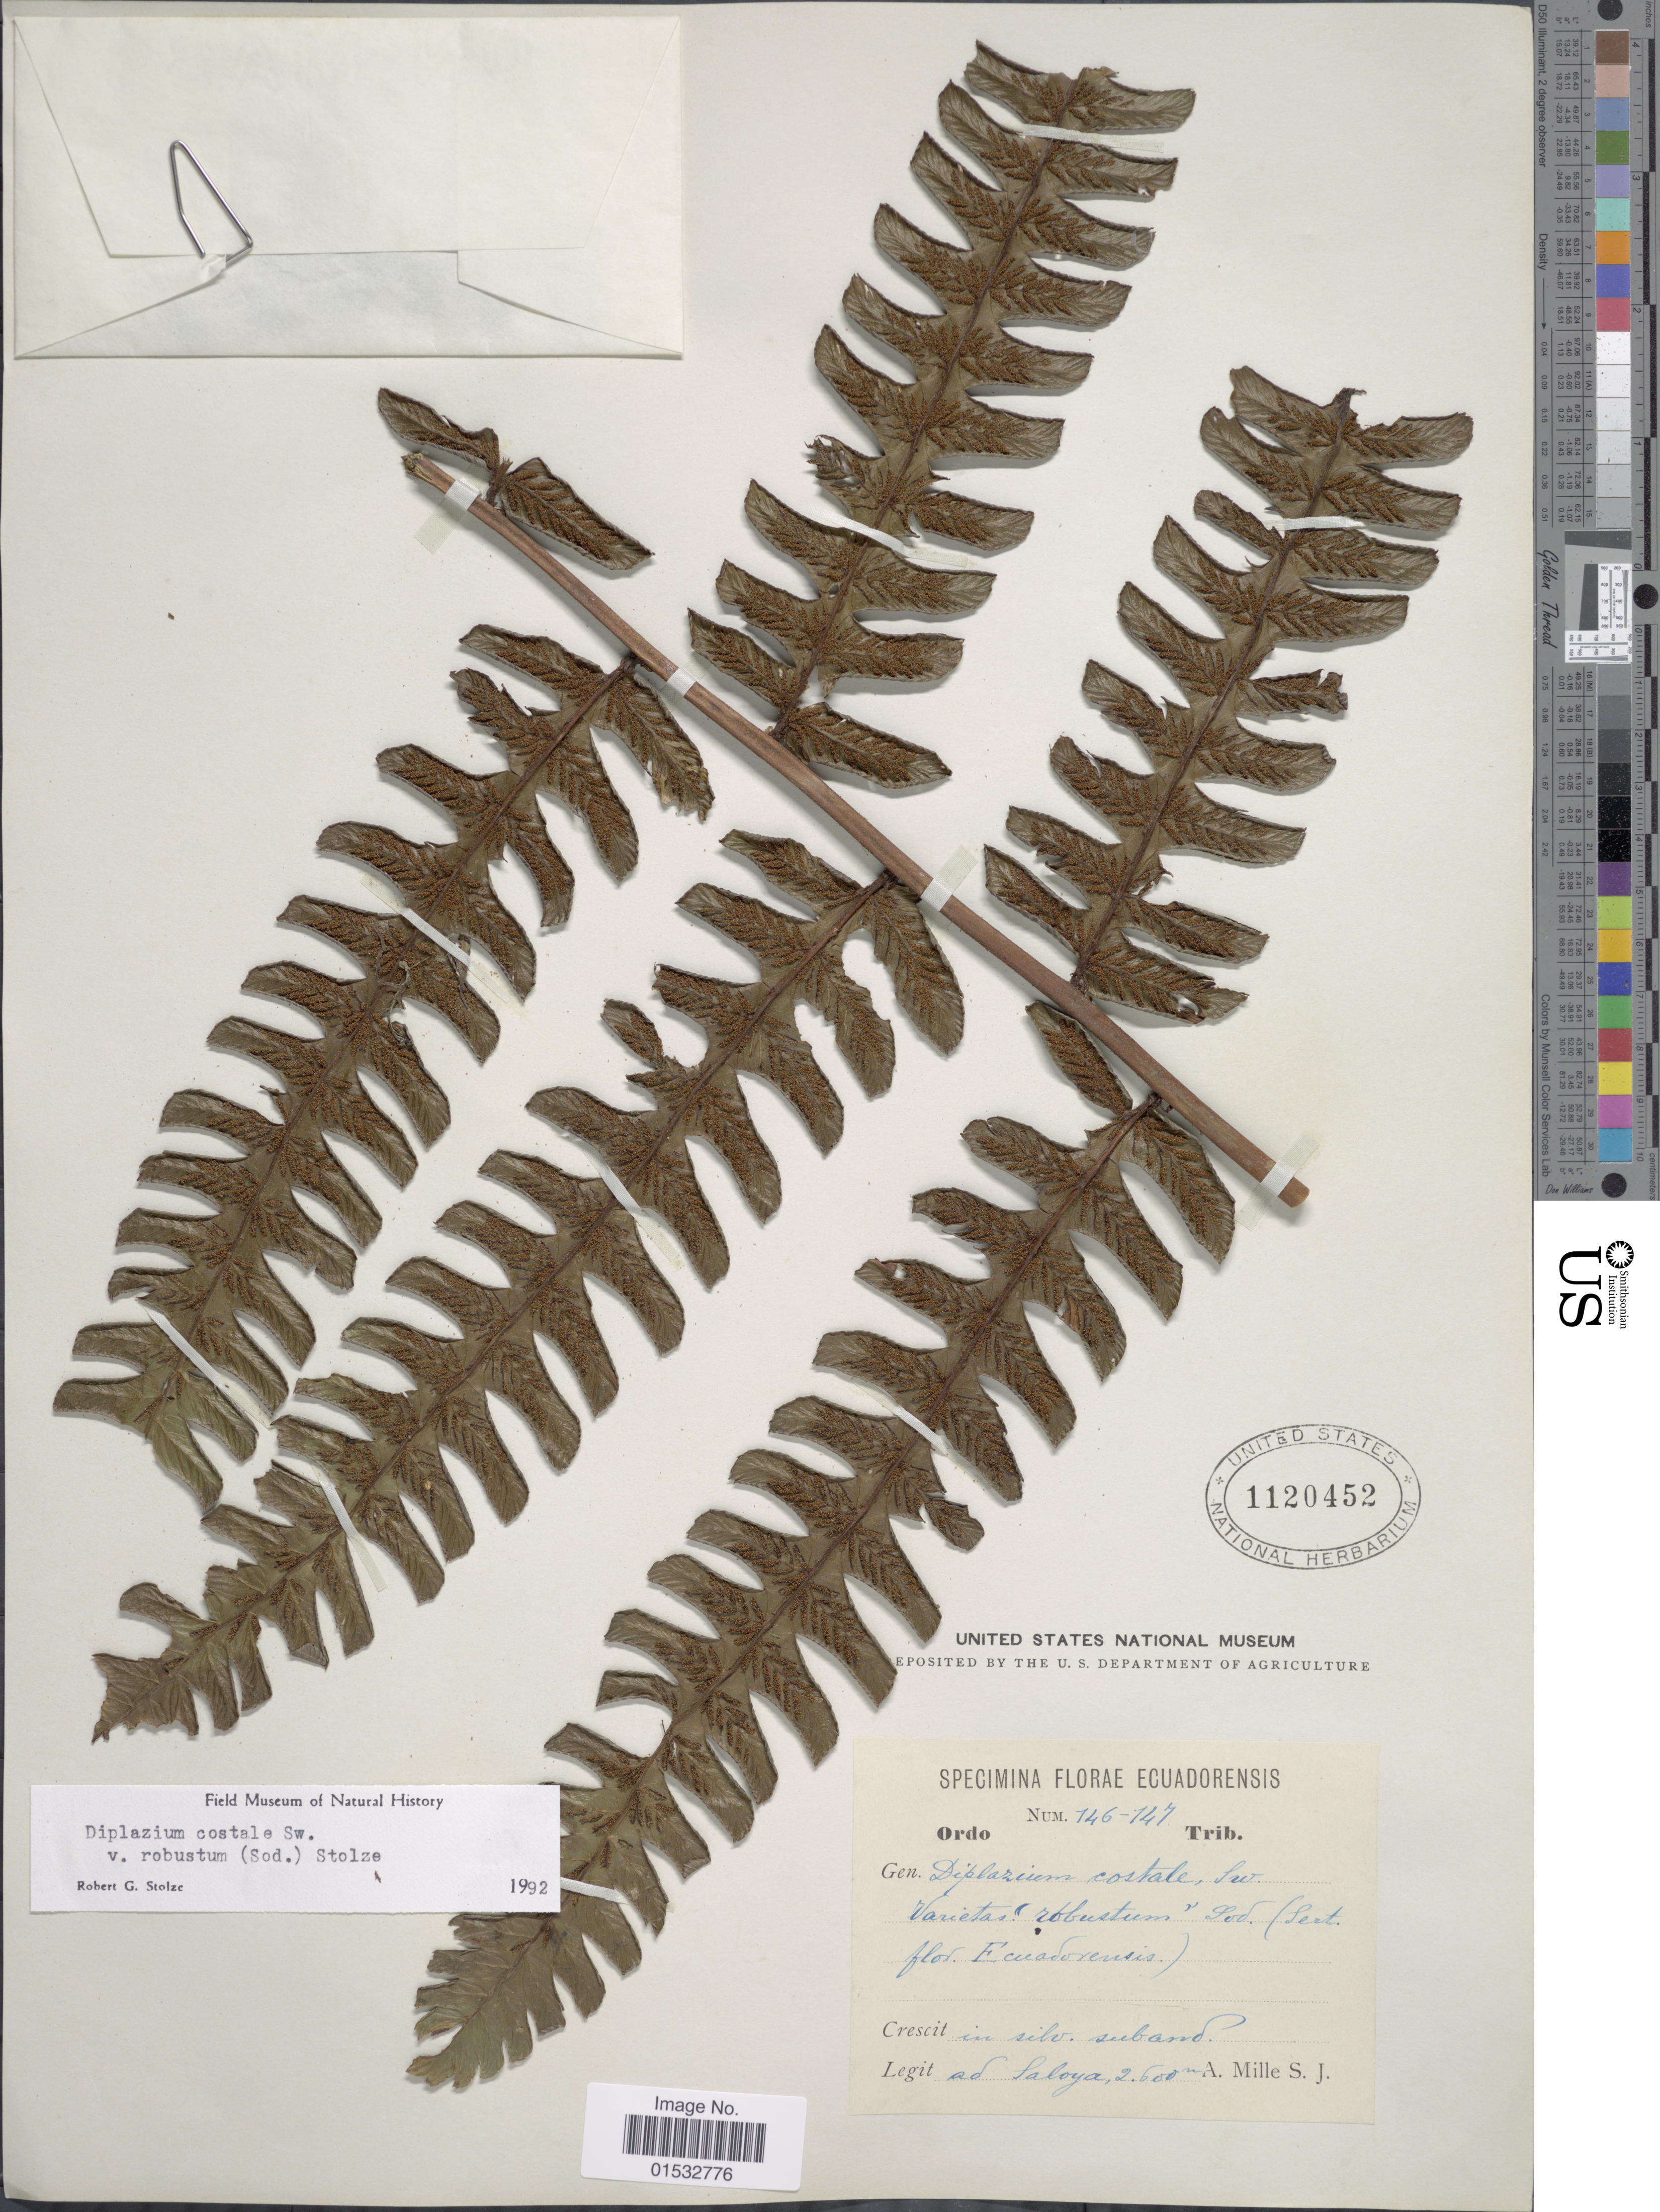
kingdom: Plantae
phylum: Tracheophyta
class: Polypodiopsida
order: Polypodiales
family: Athyriaceae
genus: Diplazium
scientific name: Diplazium costale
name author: (Sw.) C. Presl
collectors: A. Mille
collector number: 146-147*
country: Ecuador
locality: In silv. suband. Saloya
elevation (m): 2600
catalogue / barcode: US 1120452